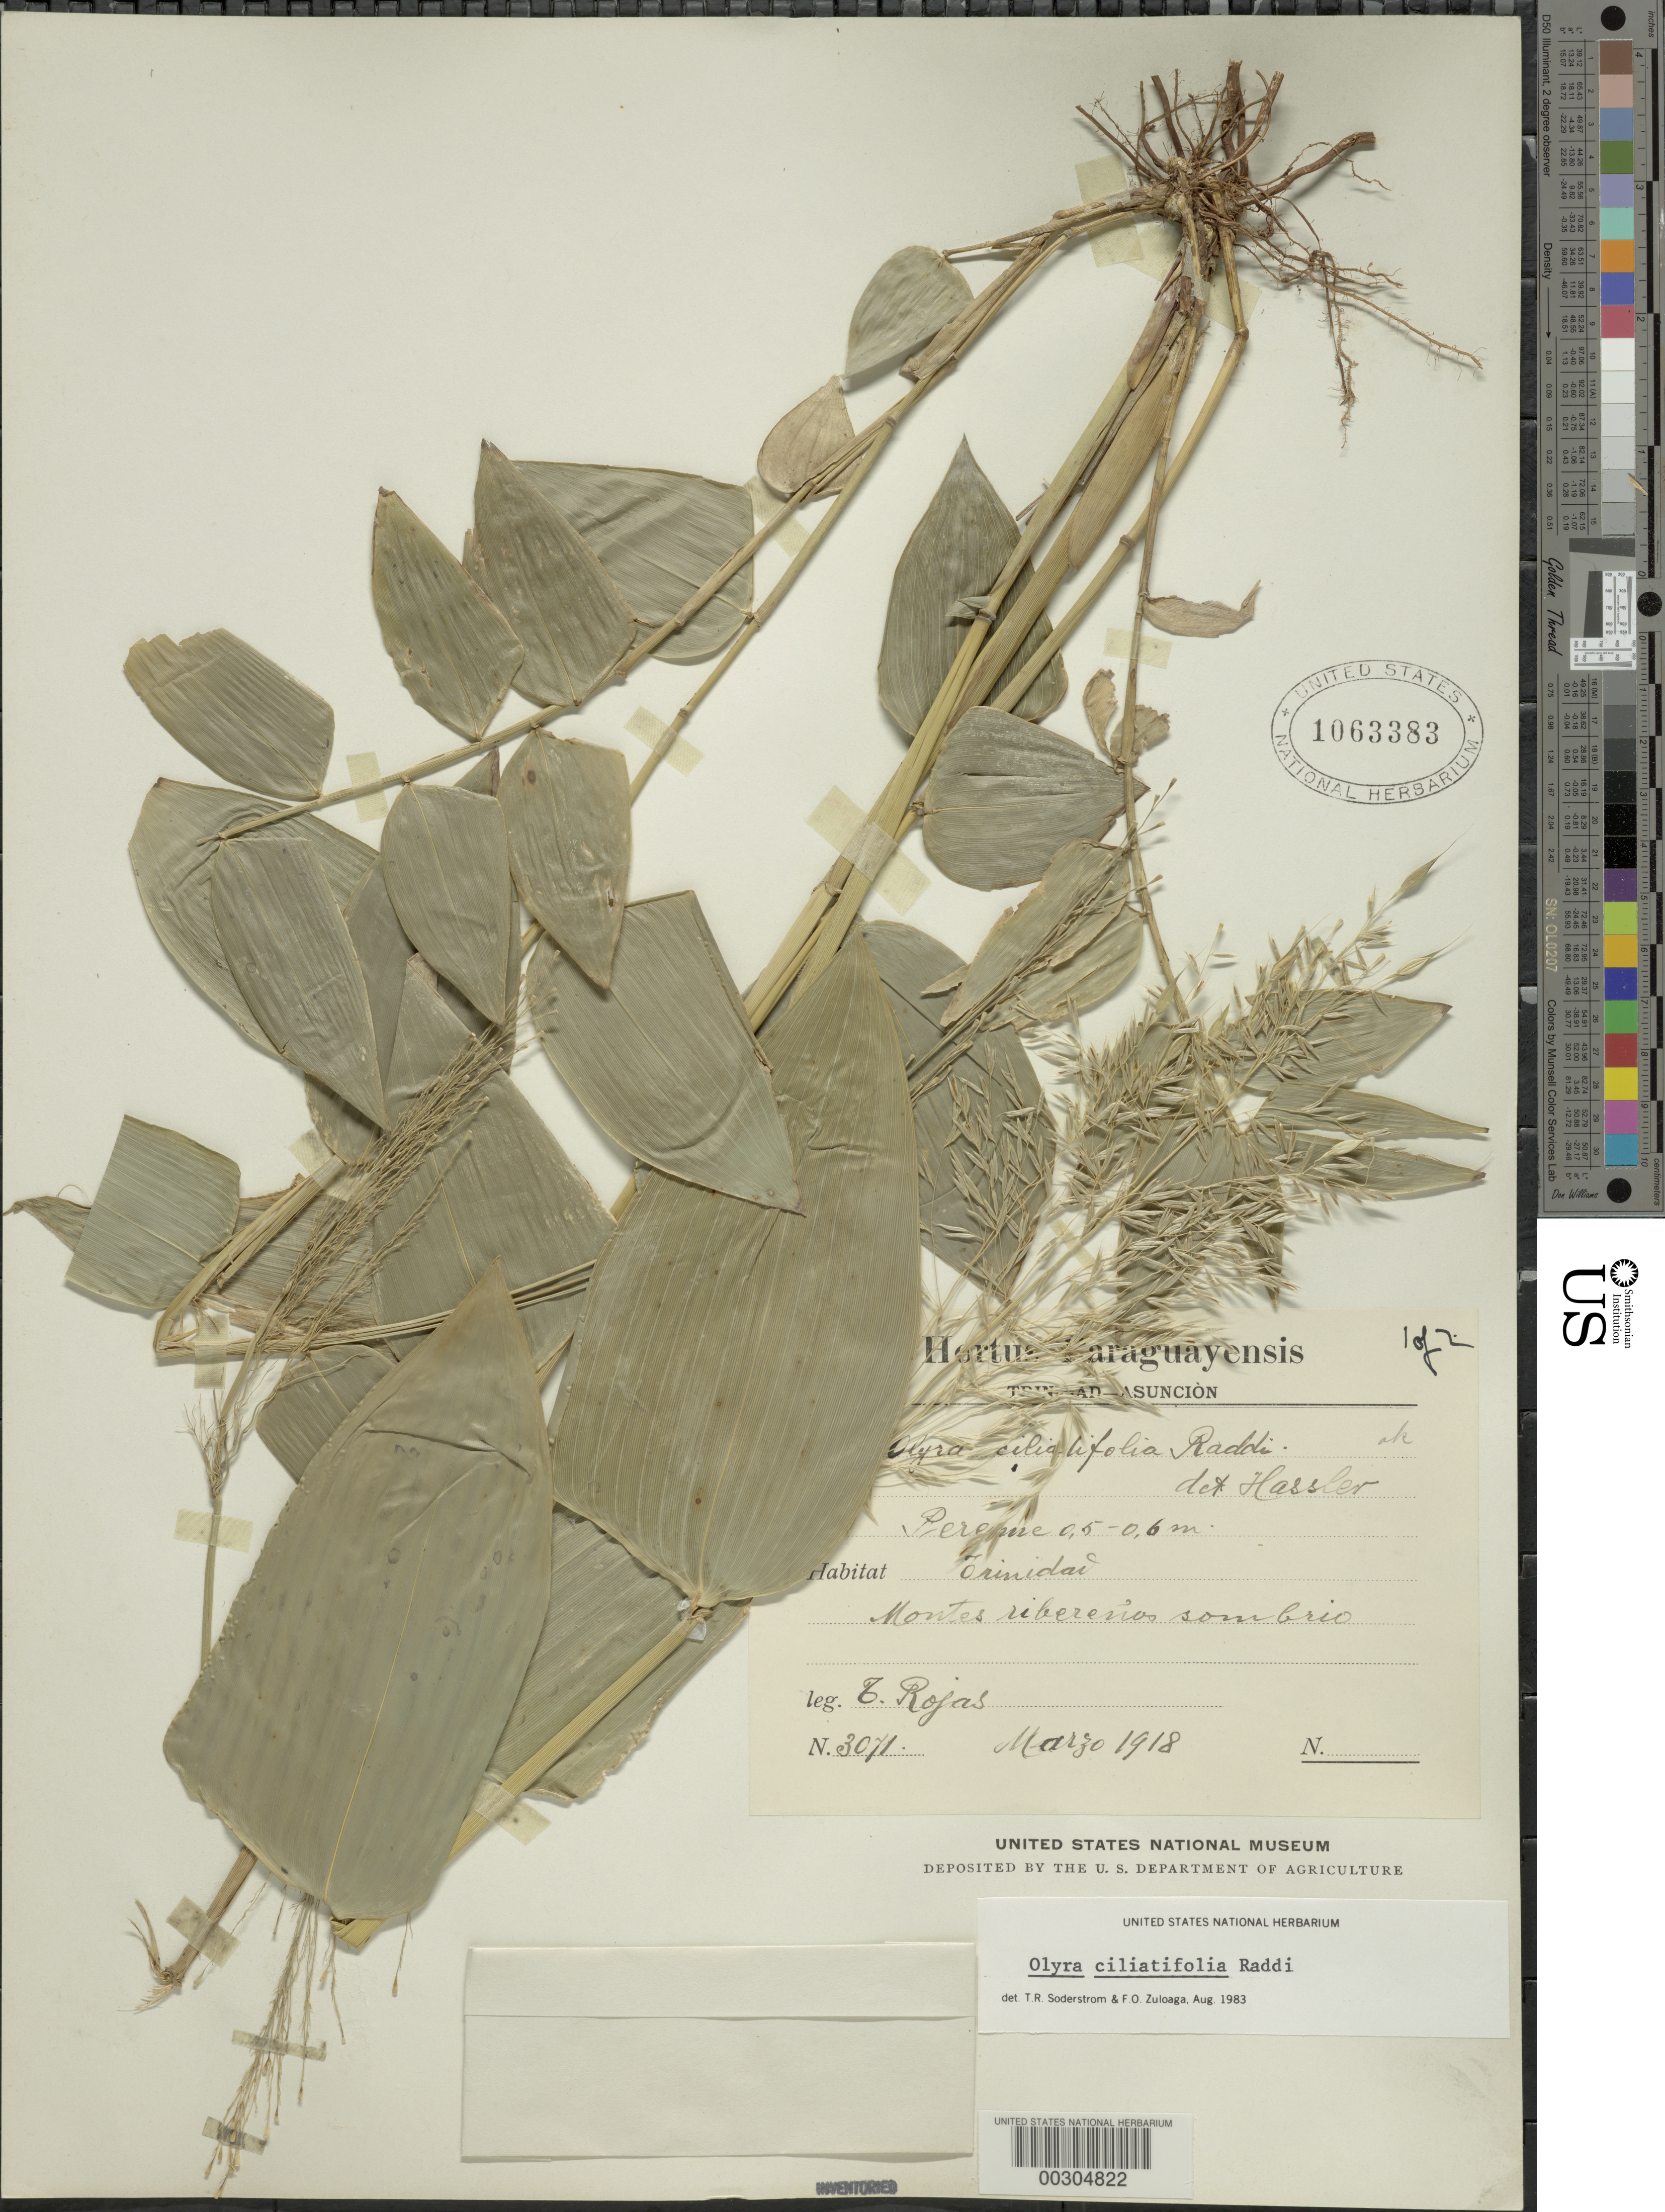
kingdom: Plantae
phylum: Tracheophyta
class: Liliopsida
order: Poales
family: Poaceae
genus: Olyra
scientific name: Olyra ciliatifolia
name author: Raddi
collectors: T. Rojas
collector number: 3071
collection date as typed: Mar 1918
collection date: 1918-03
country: Paraguay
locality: Trinidad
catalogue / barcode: US 1063383